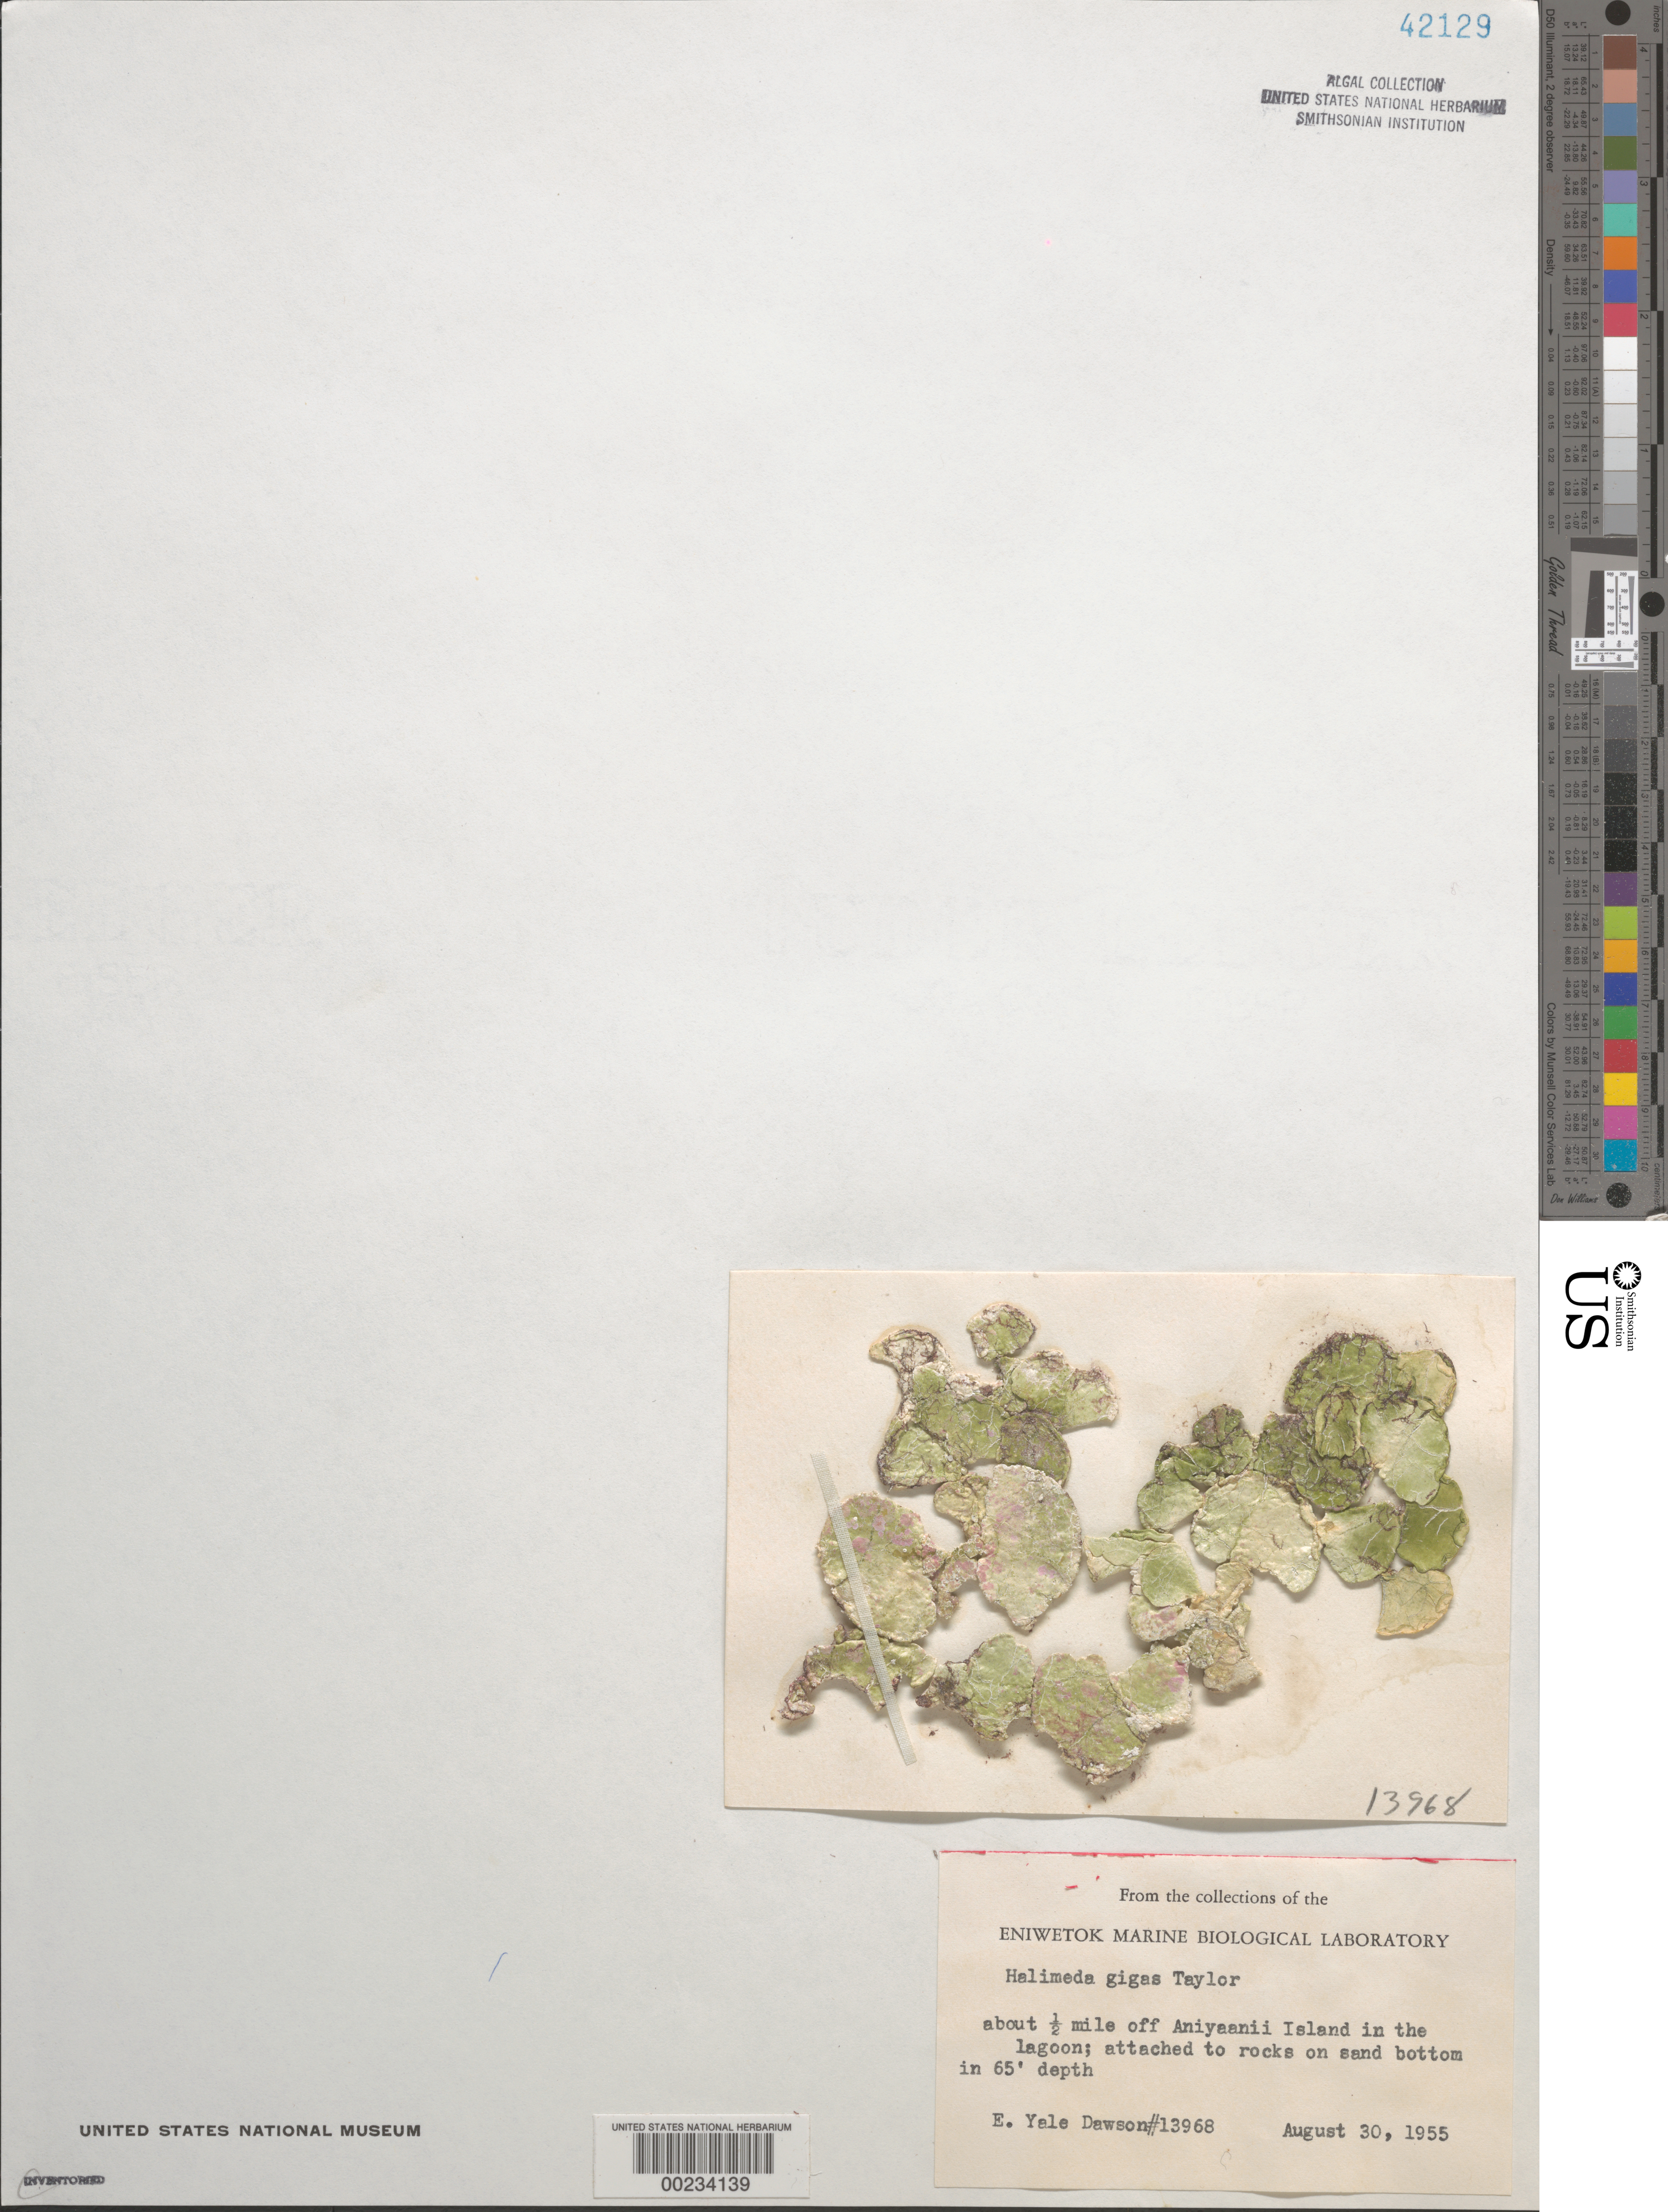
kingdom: Plantae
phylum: Chlorophyta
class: Ulvophyceae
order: Bryopsidales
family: Halimedaceae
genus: Halimeda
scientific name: Halimeda gigas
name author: W.R. Taylor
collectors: E. Y. Dawson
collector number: EYD 13968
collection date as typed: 30 Aug 1955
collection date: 1955-08-30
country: Marshall Islands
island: Enewetak [Eniwetok] Atoll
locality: Off Aniyaanii Islet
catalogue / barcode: US 42129